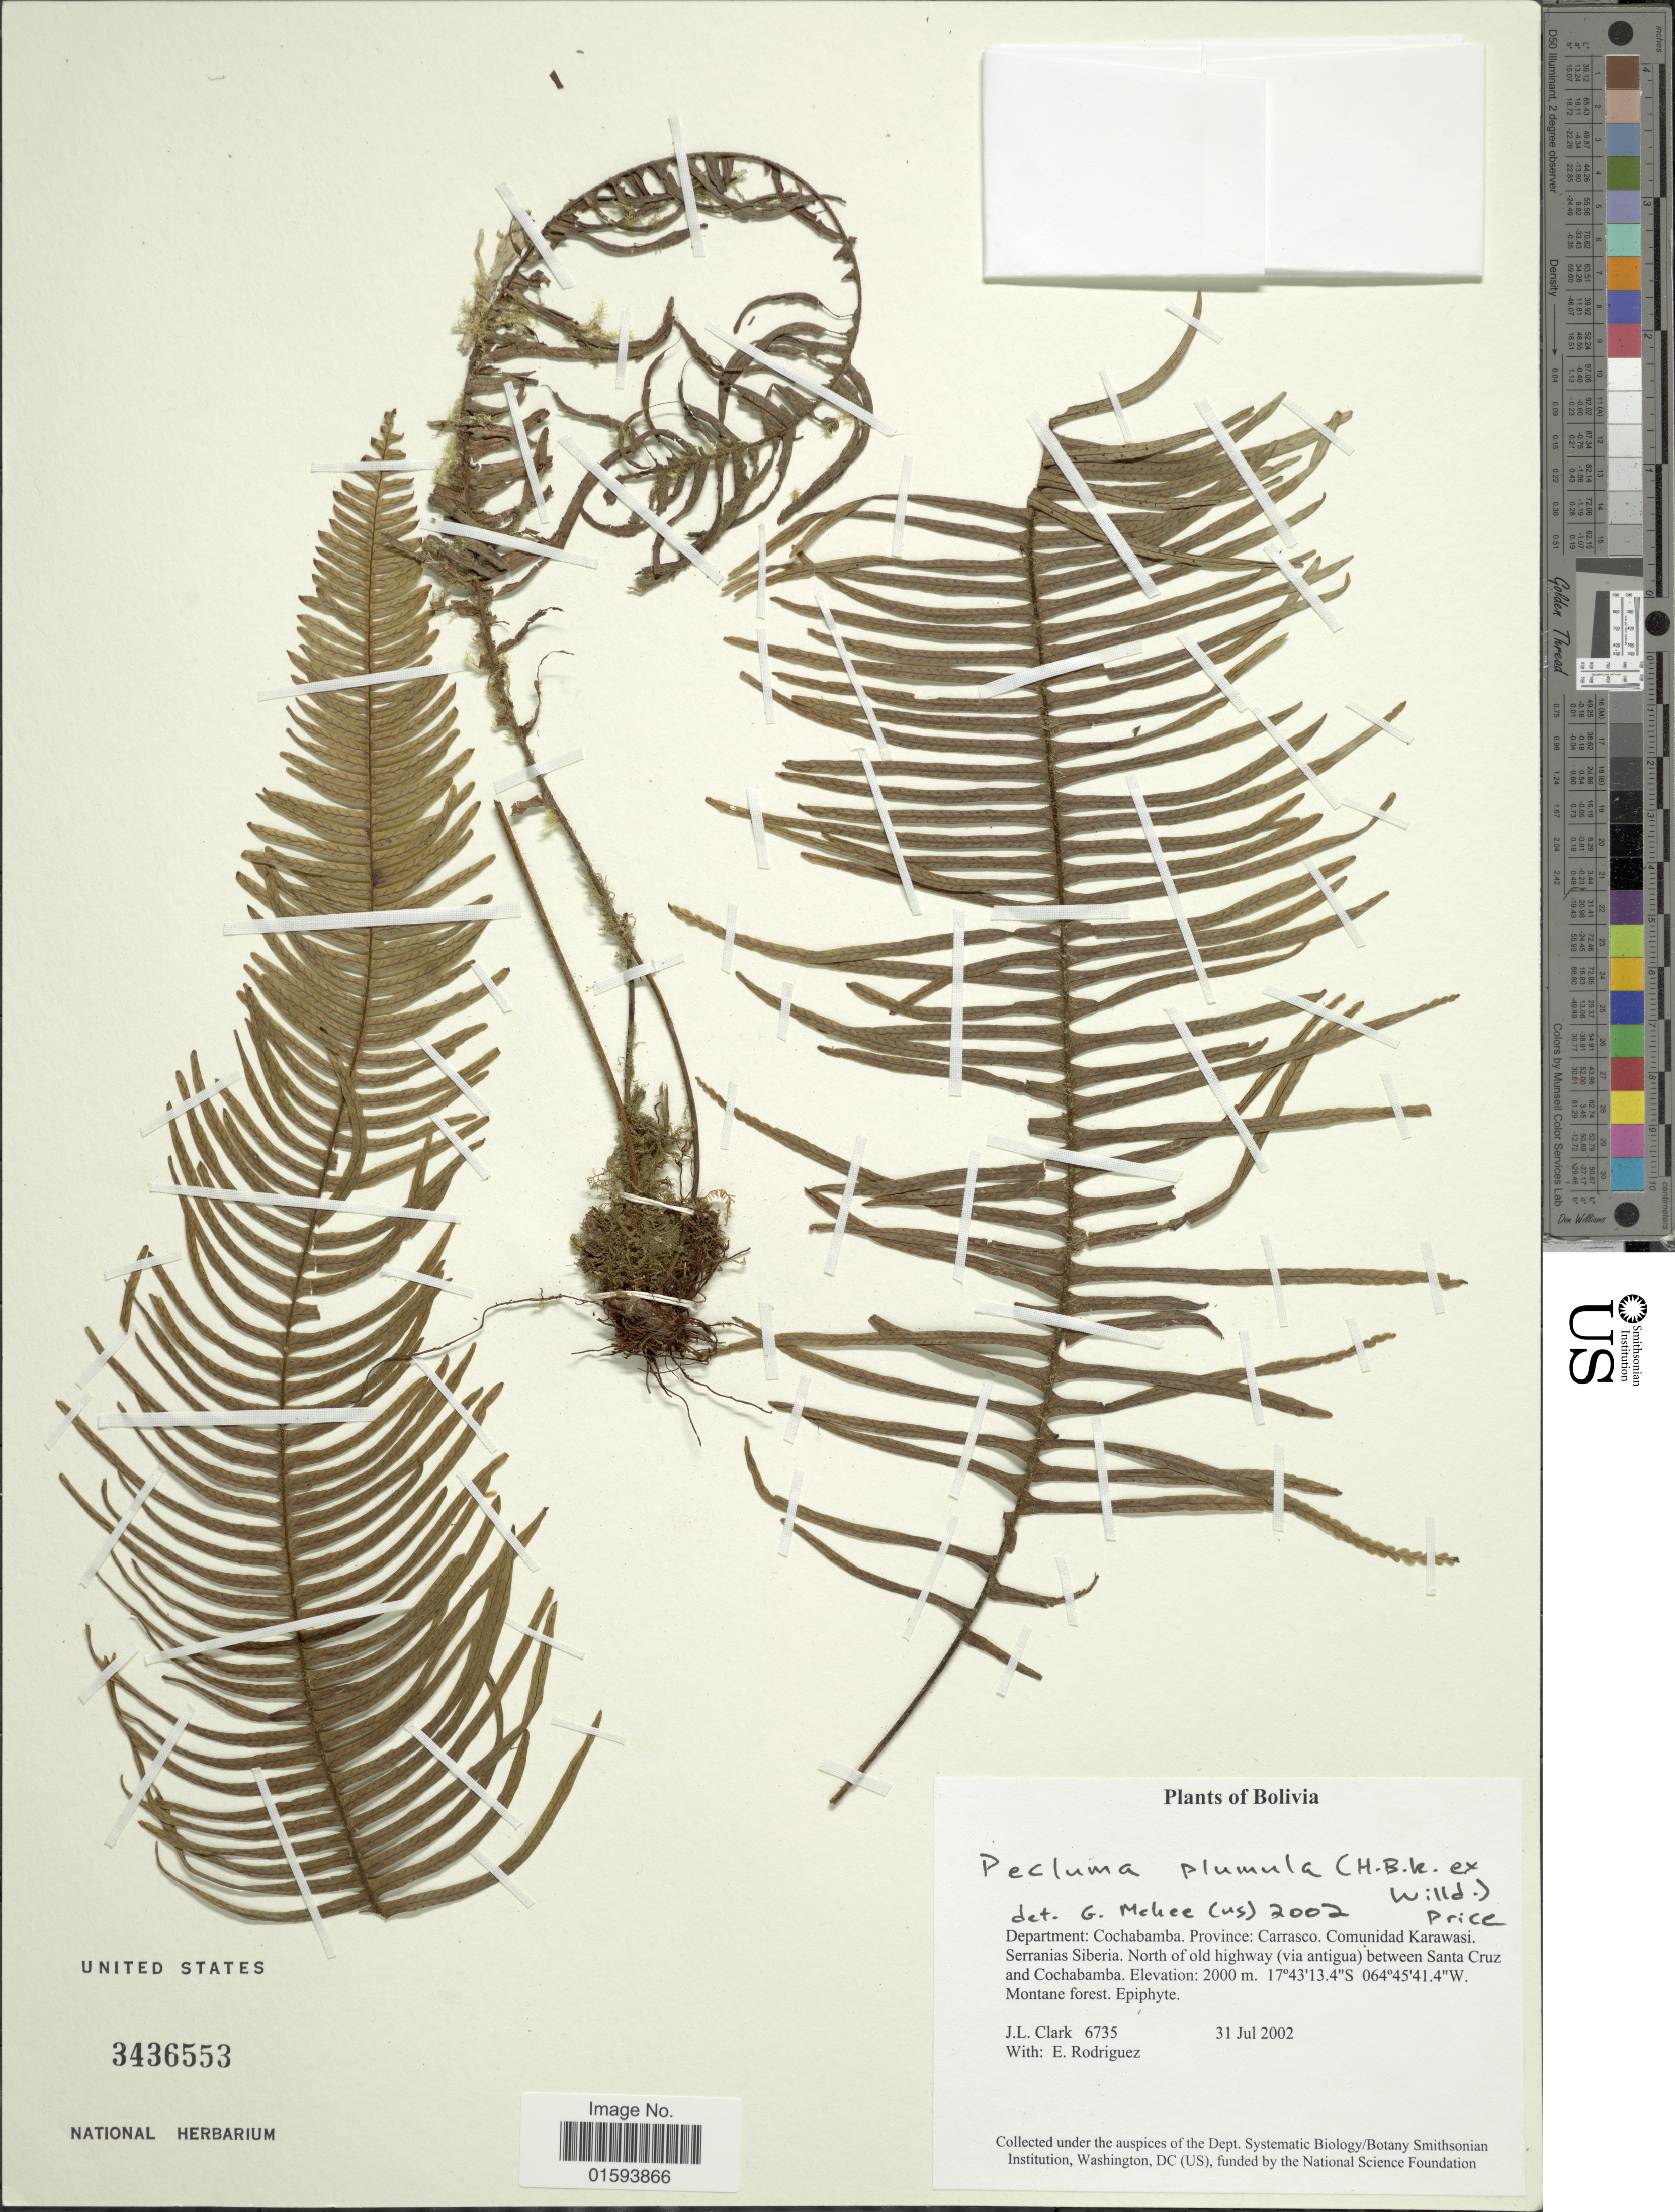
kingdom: Plantae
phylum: Tracheophyta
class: Polypodiopsida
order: Polypodiales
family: Polypodiaceae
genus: Pecluma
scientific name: Pecluma plumula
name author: (Humb. & Bonpl. ex Willd.) M.G. Price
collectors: J. L. Clark & E. Rodrigues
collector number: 6735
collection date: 2002-07-31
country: Bolivia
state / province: Cochabamba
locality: Province: Carrasco, Comunidad Karawasi, Serranias Siberia, North of old highway ( via antigua) between Santa Cruz and Cochabamba.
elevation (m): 2000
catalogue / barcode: US 3436553